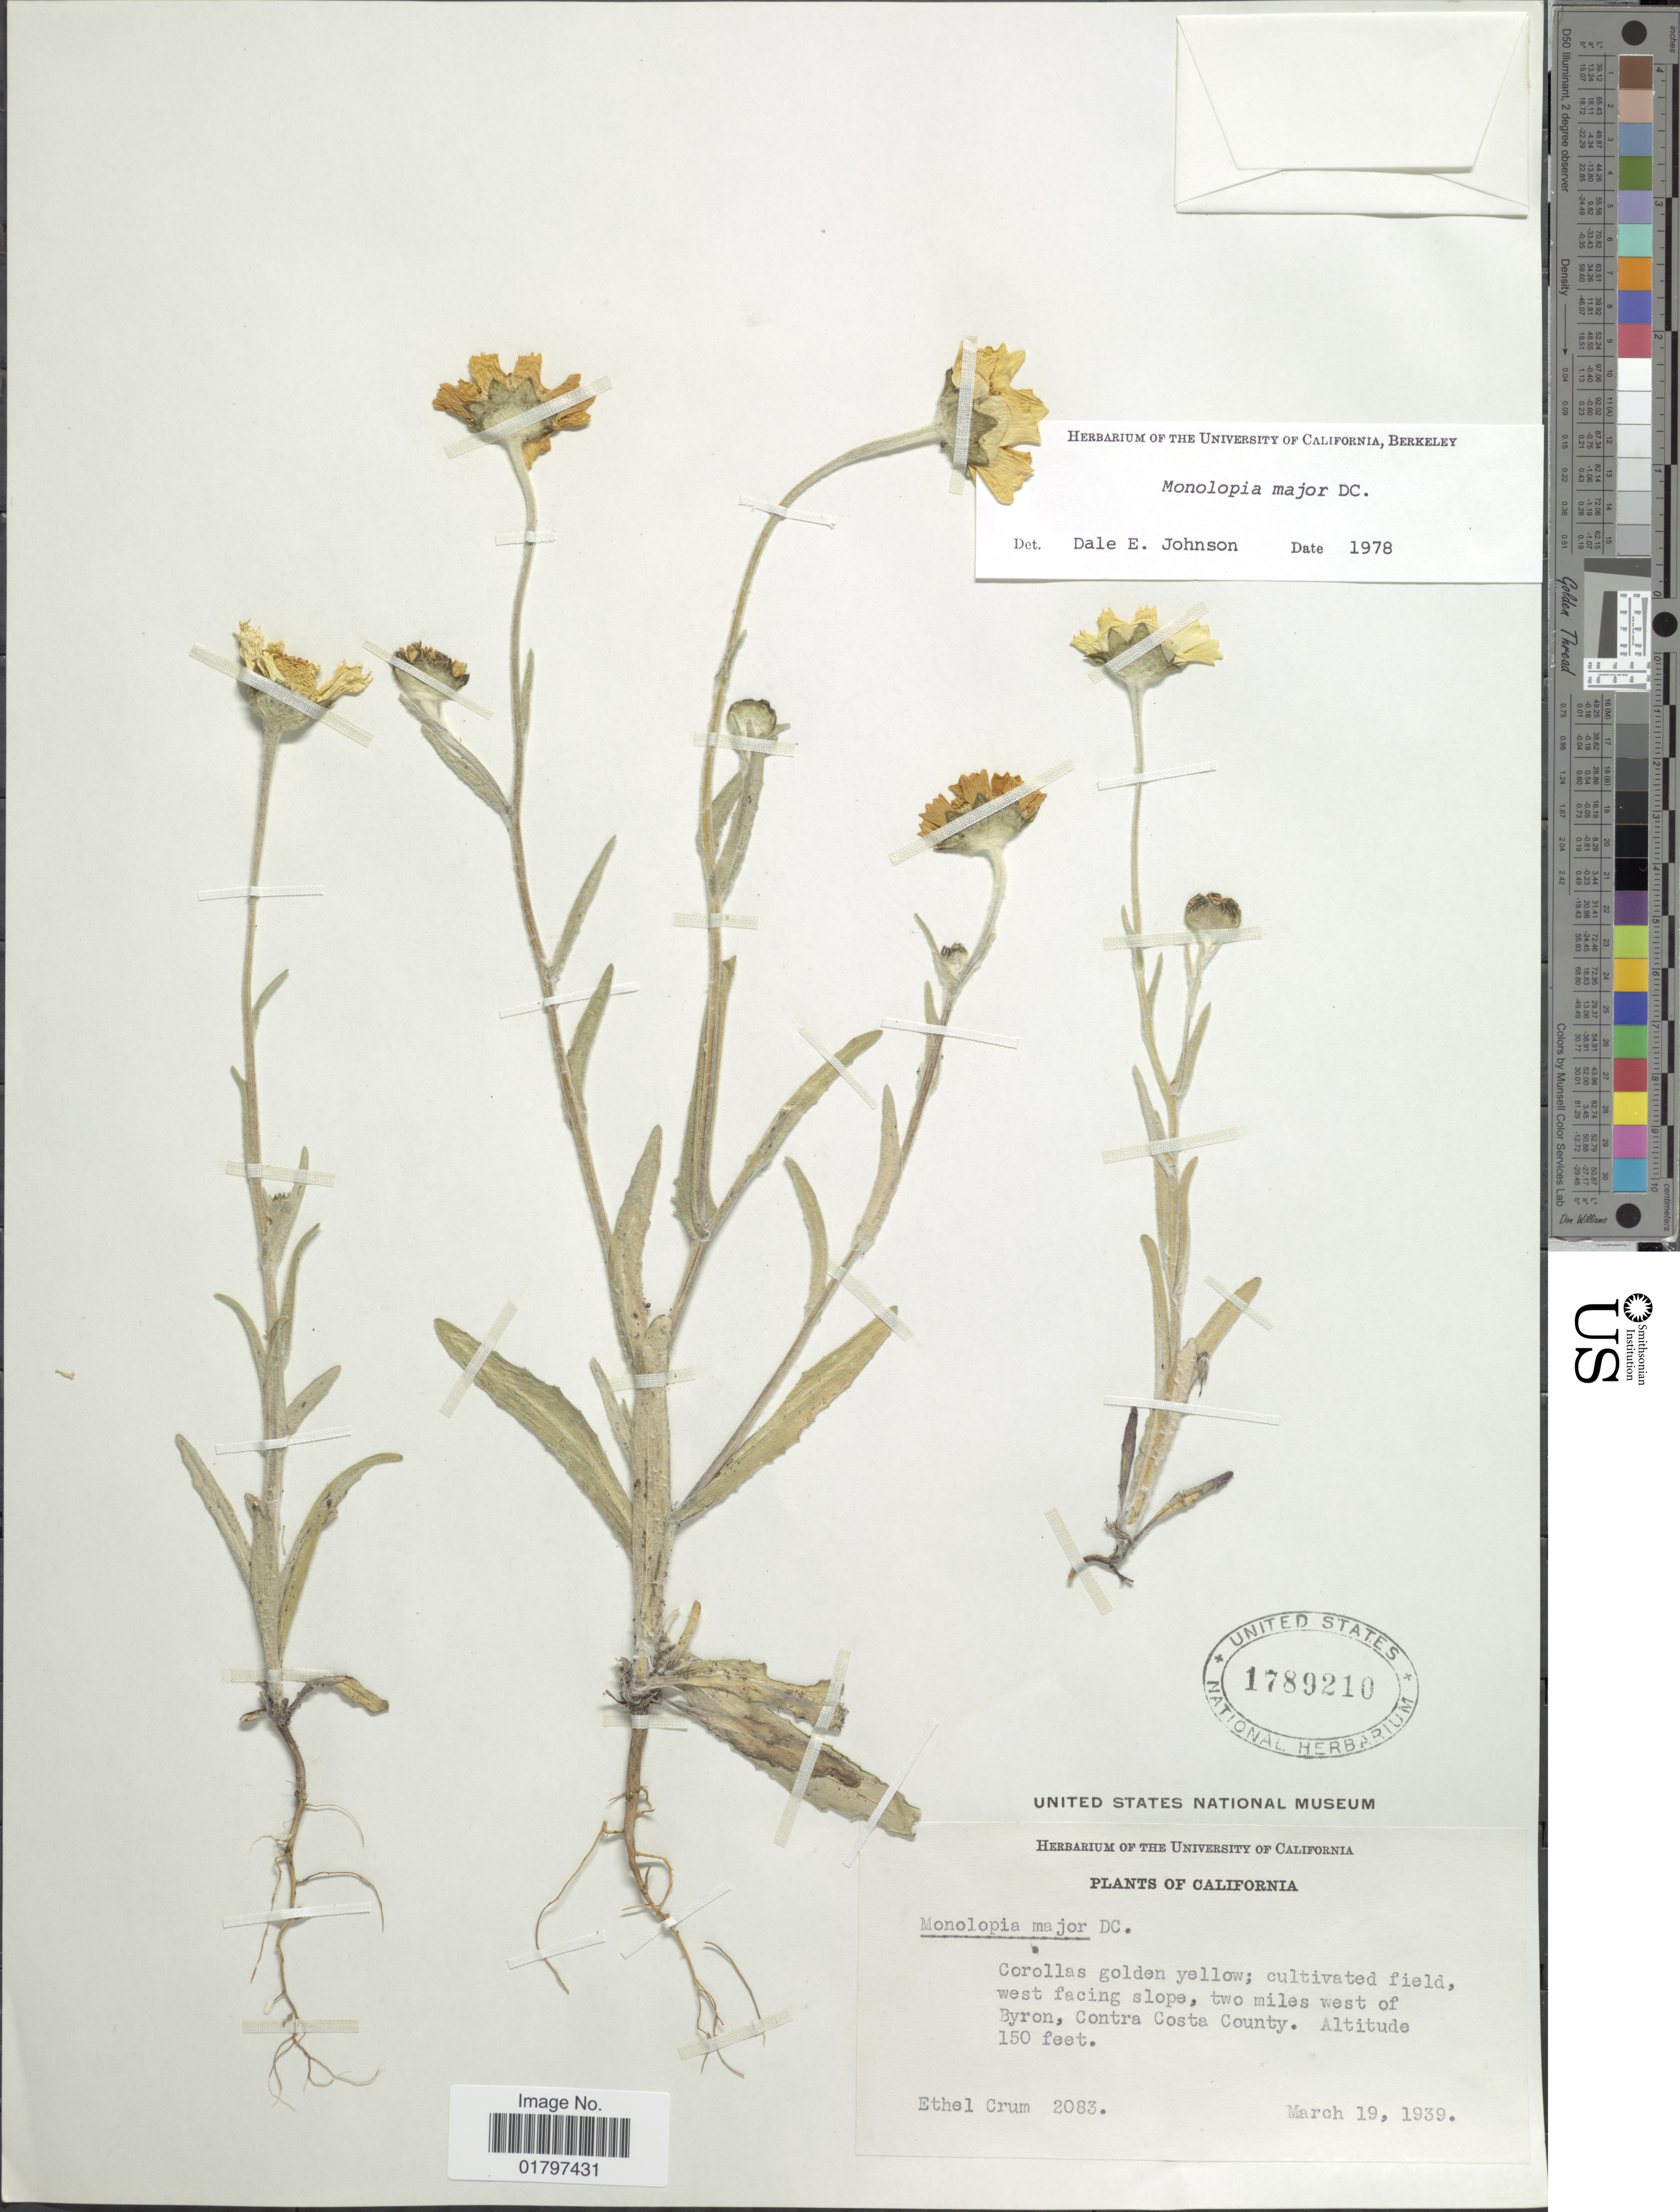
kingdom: Plantae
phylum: Tracheophyta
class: Magnoliopsida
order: Asterales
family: Asteraceae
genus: Monolopia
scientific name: Monolopia major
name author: DC.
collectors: E. K. Crum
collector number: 2083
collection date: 1939-03-19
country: United States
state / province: California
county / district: Contra Costa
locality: Two miles west of Byron, Contra Costa County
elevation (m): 46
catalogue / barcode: US 1789210